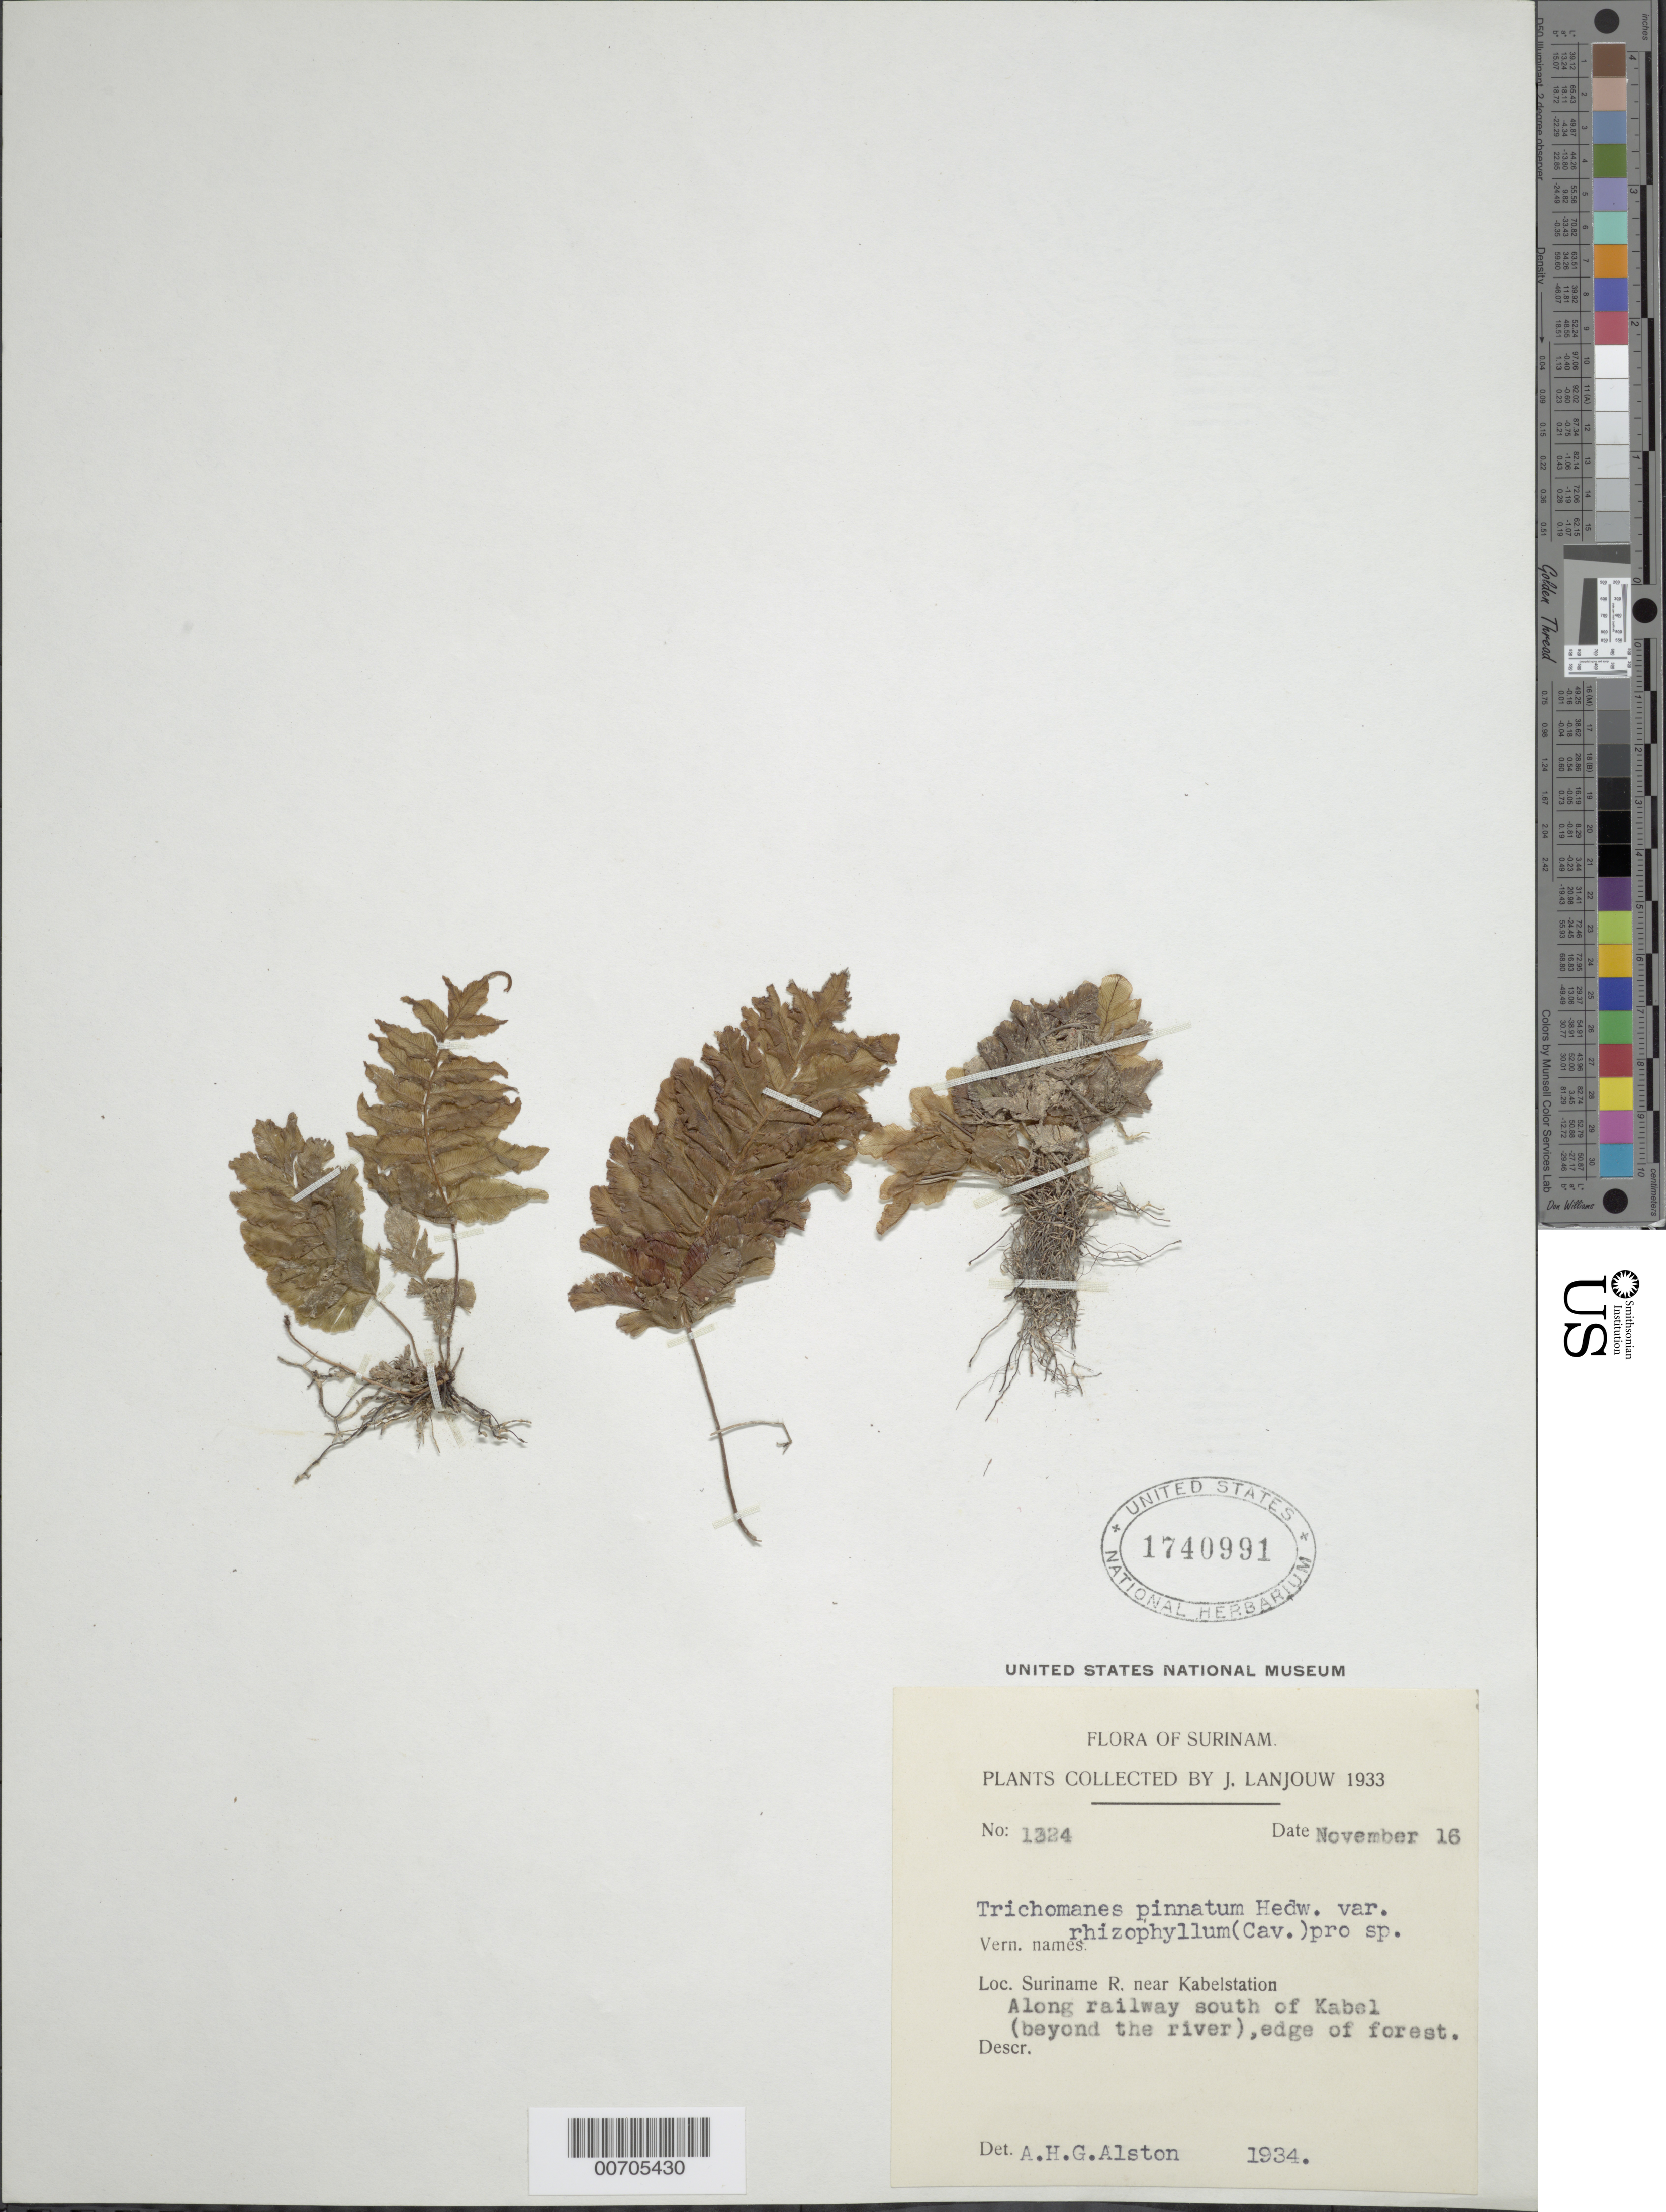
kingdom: Plantae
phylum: Tracheophyta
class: Polypodiopsida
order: Hymenophyllales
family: Hymenophyllaceae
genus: Trichomanes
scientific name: Trichomanes pinnatum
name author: Hedw.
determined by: Alston, A. H. G.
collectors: J. Lanjouw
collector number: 1324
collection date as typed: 16-Nov-33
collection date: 1933-11-16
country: Suriname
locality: Surinam R., near Kabelstation, S of Kabel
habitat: Edge of forest along railway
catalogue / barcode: US 1740991